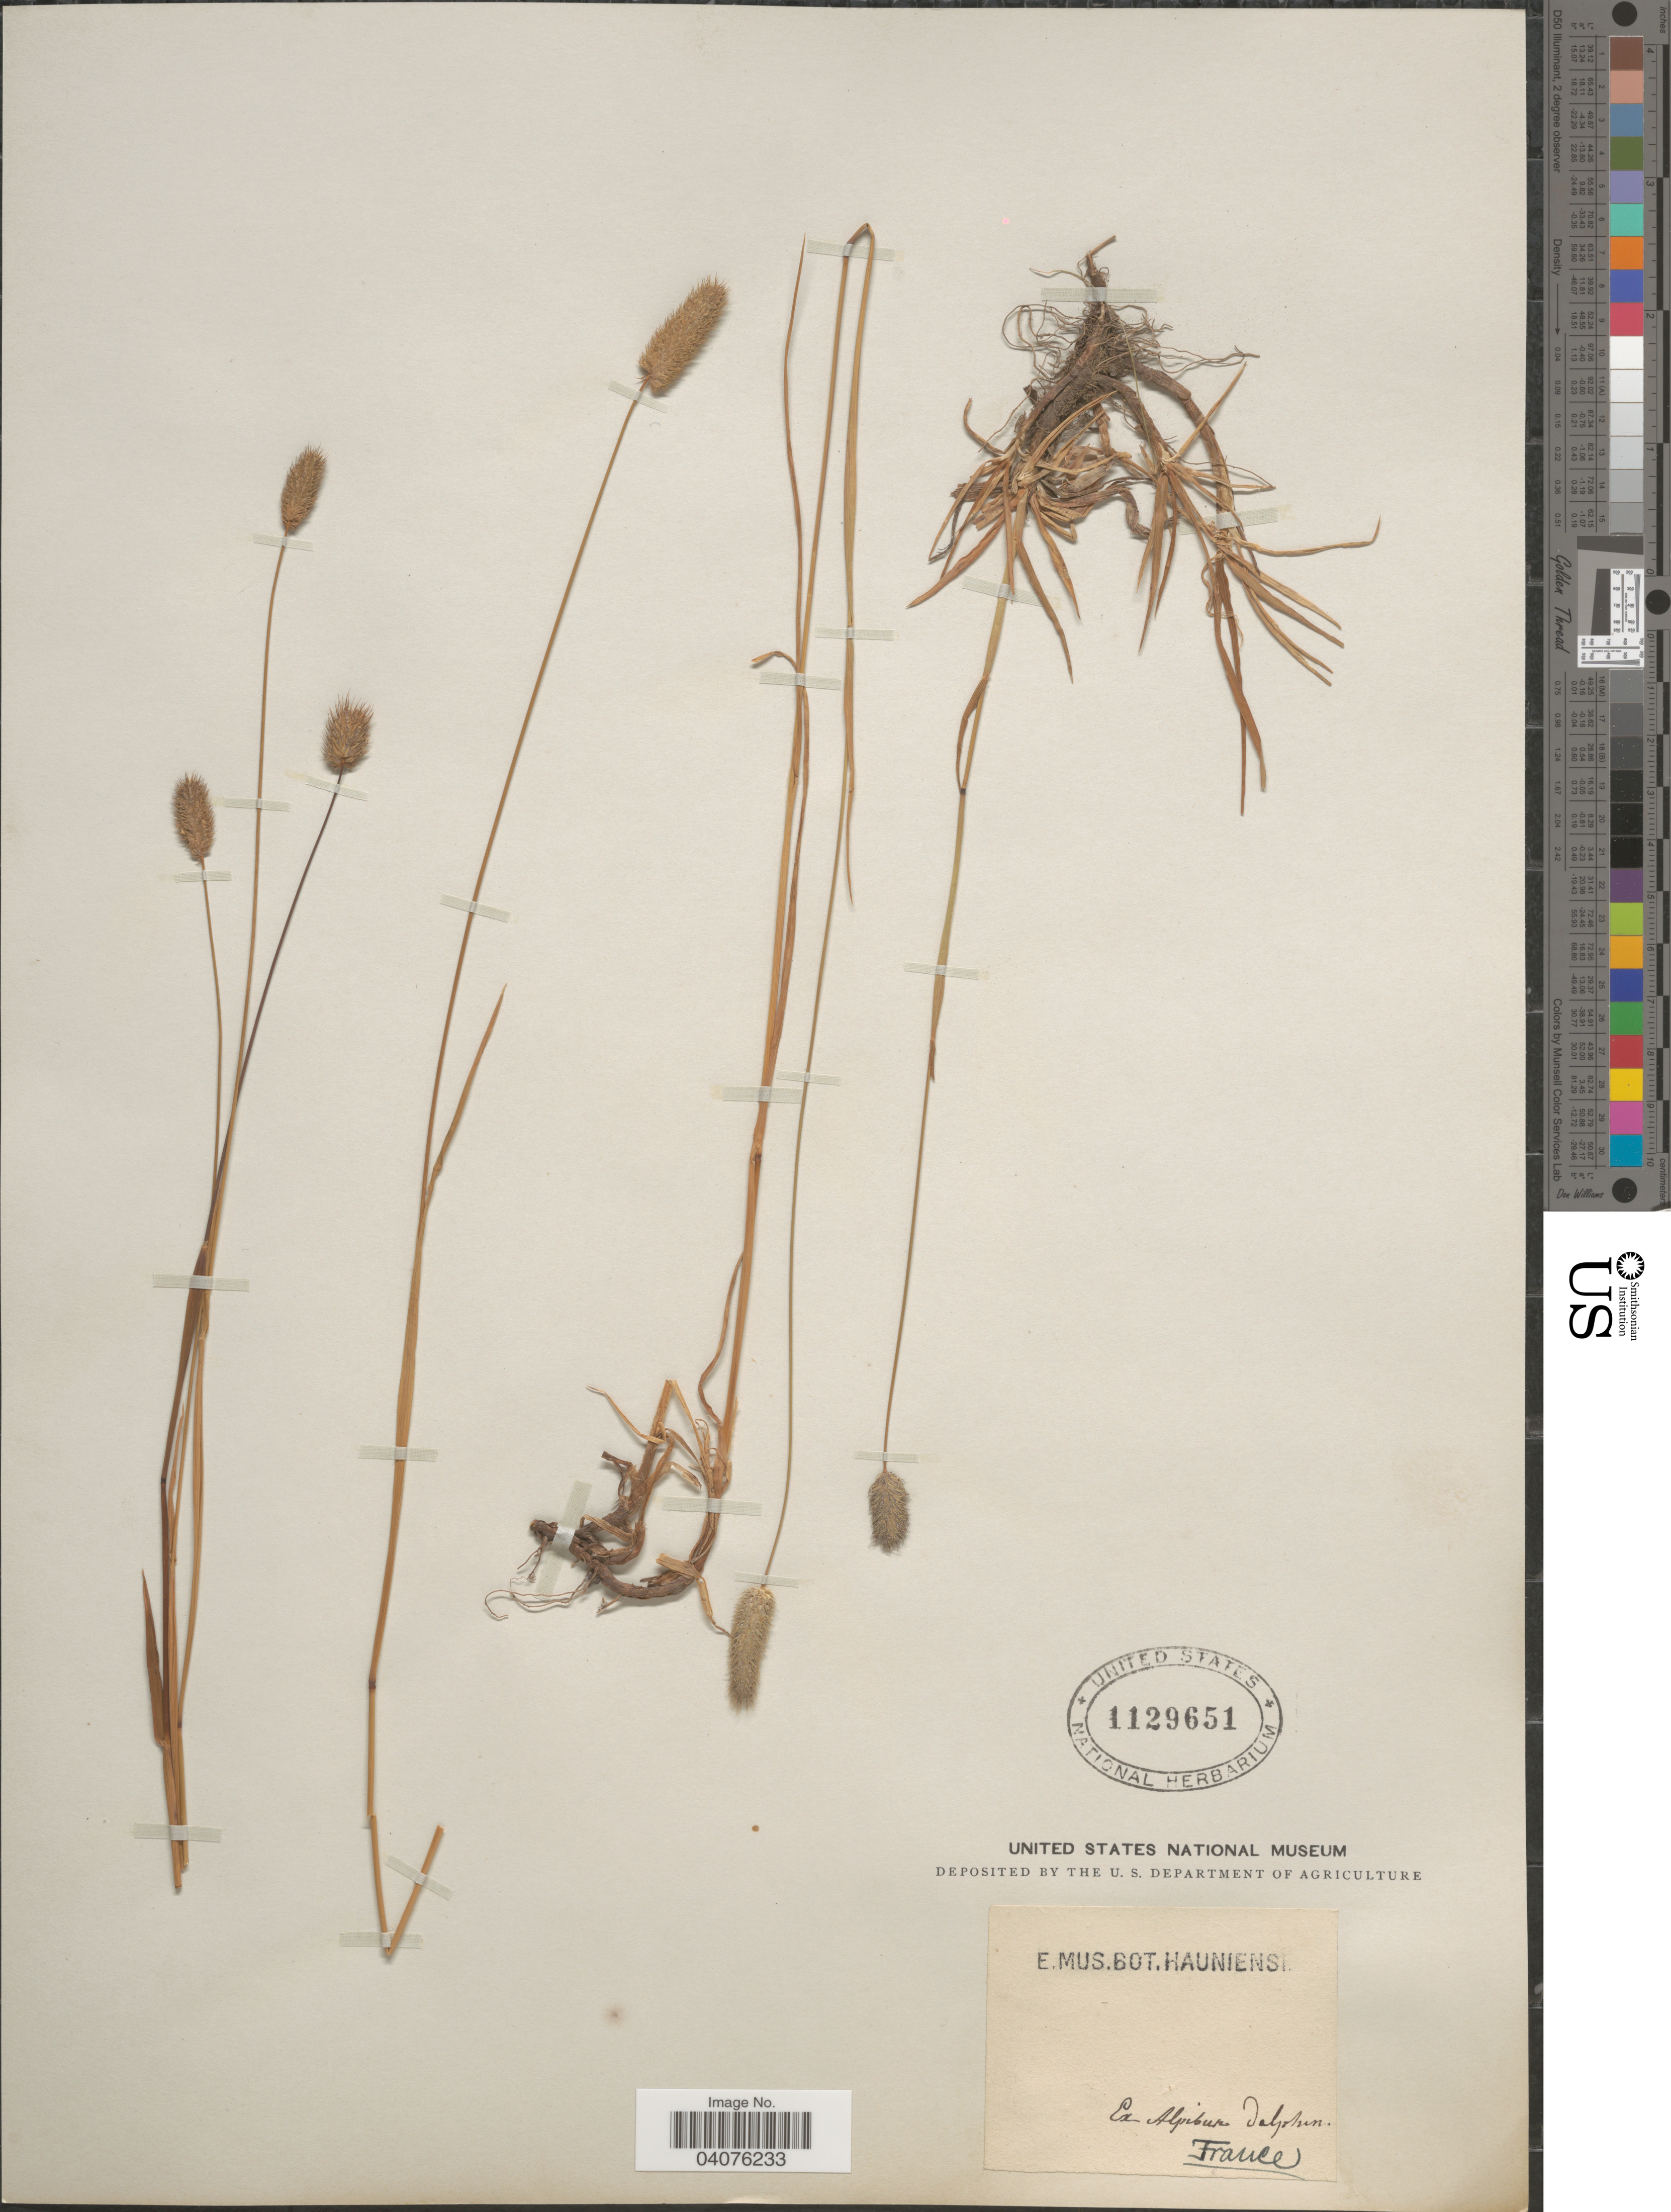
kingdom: Plantae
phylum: Tracheophyta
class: Liliopsida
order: Poales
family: Poaceae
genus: Phleum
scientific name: Phleum alpinum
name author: L.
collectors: Museo Botanico Hauniense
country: France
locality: Ex Alpibus dalphin.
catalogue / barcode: US 1129651